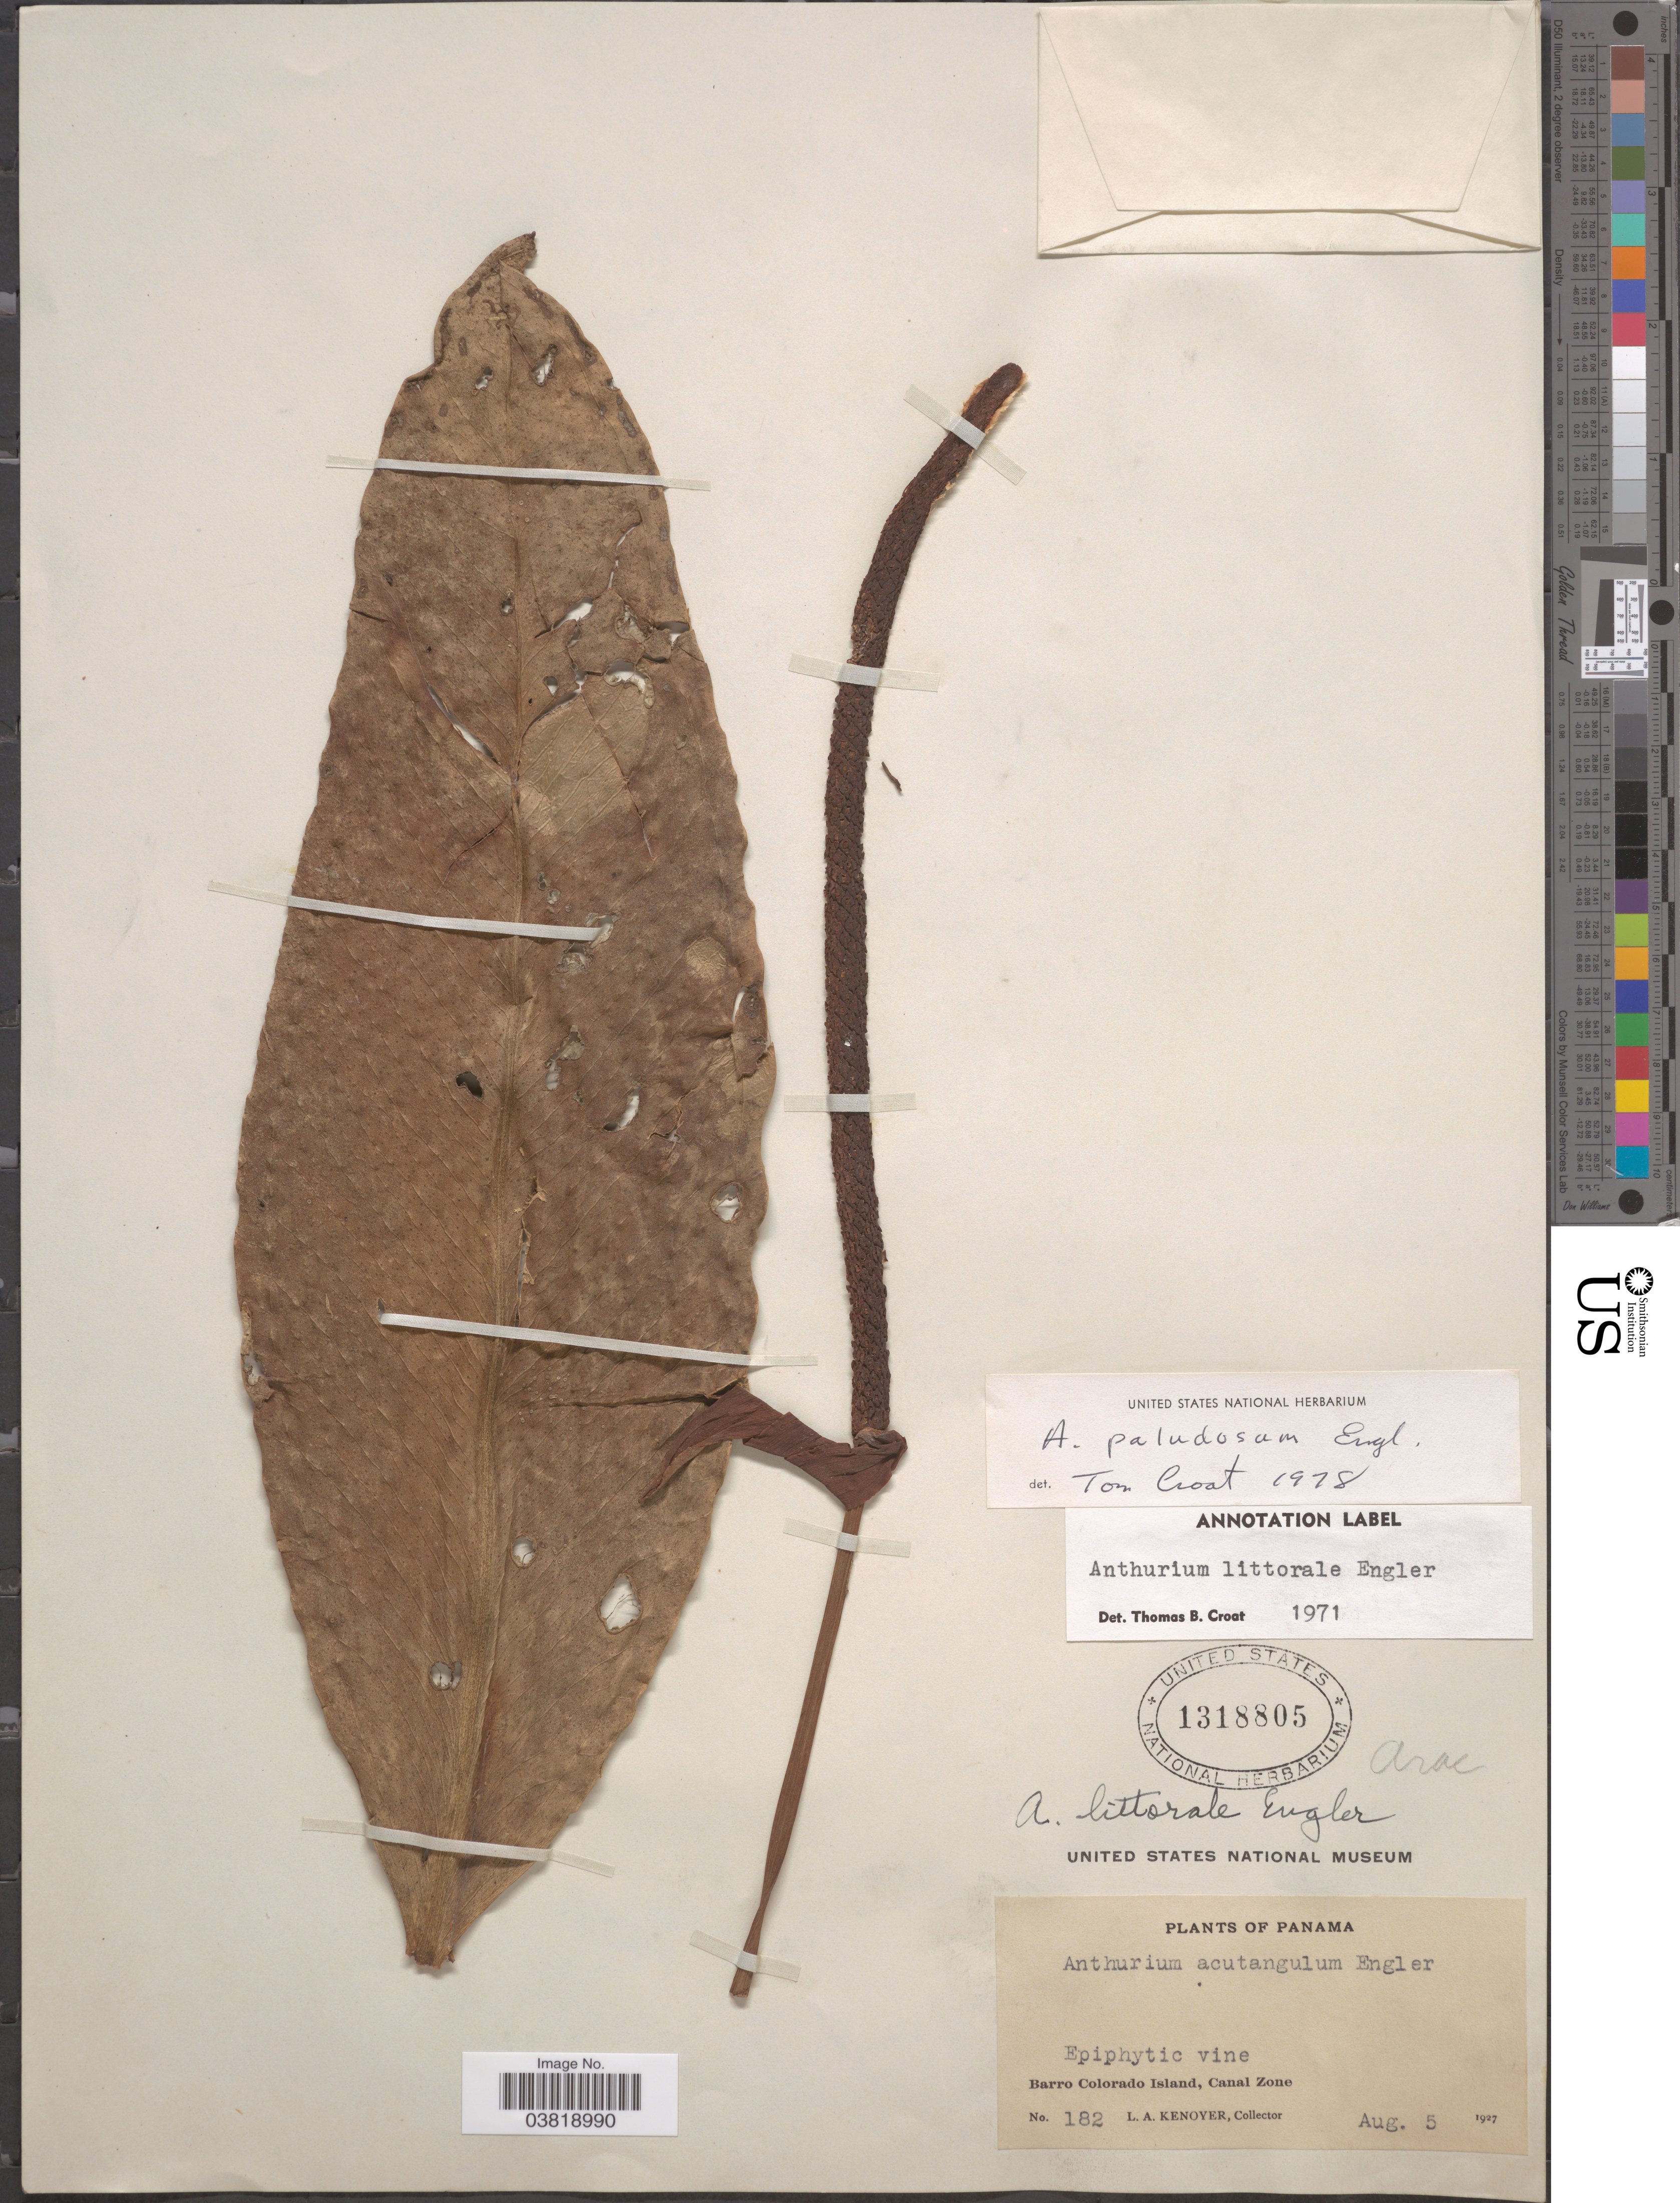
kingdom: Plantae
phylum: Tracheophyta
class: Liliopsida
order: Alismatales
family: Araceae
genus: Anthurium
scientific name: Anthurium paludosum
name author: Engl.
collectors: L. A. Kenoyer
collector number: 182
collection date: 1927-08-05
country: Panama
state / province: Panamá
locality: Barro Colorado Island, Canal Zone.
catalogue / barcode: US 1318805